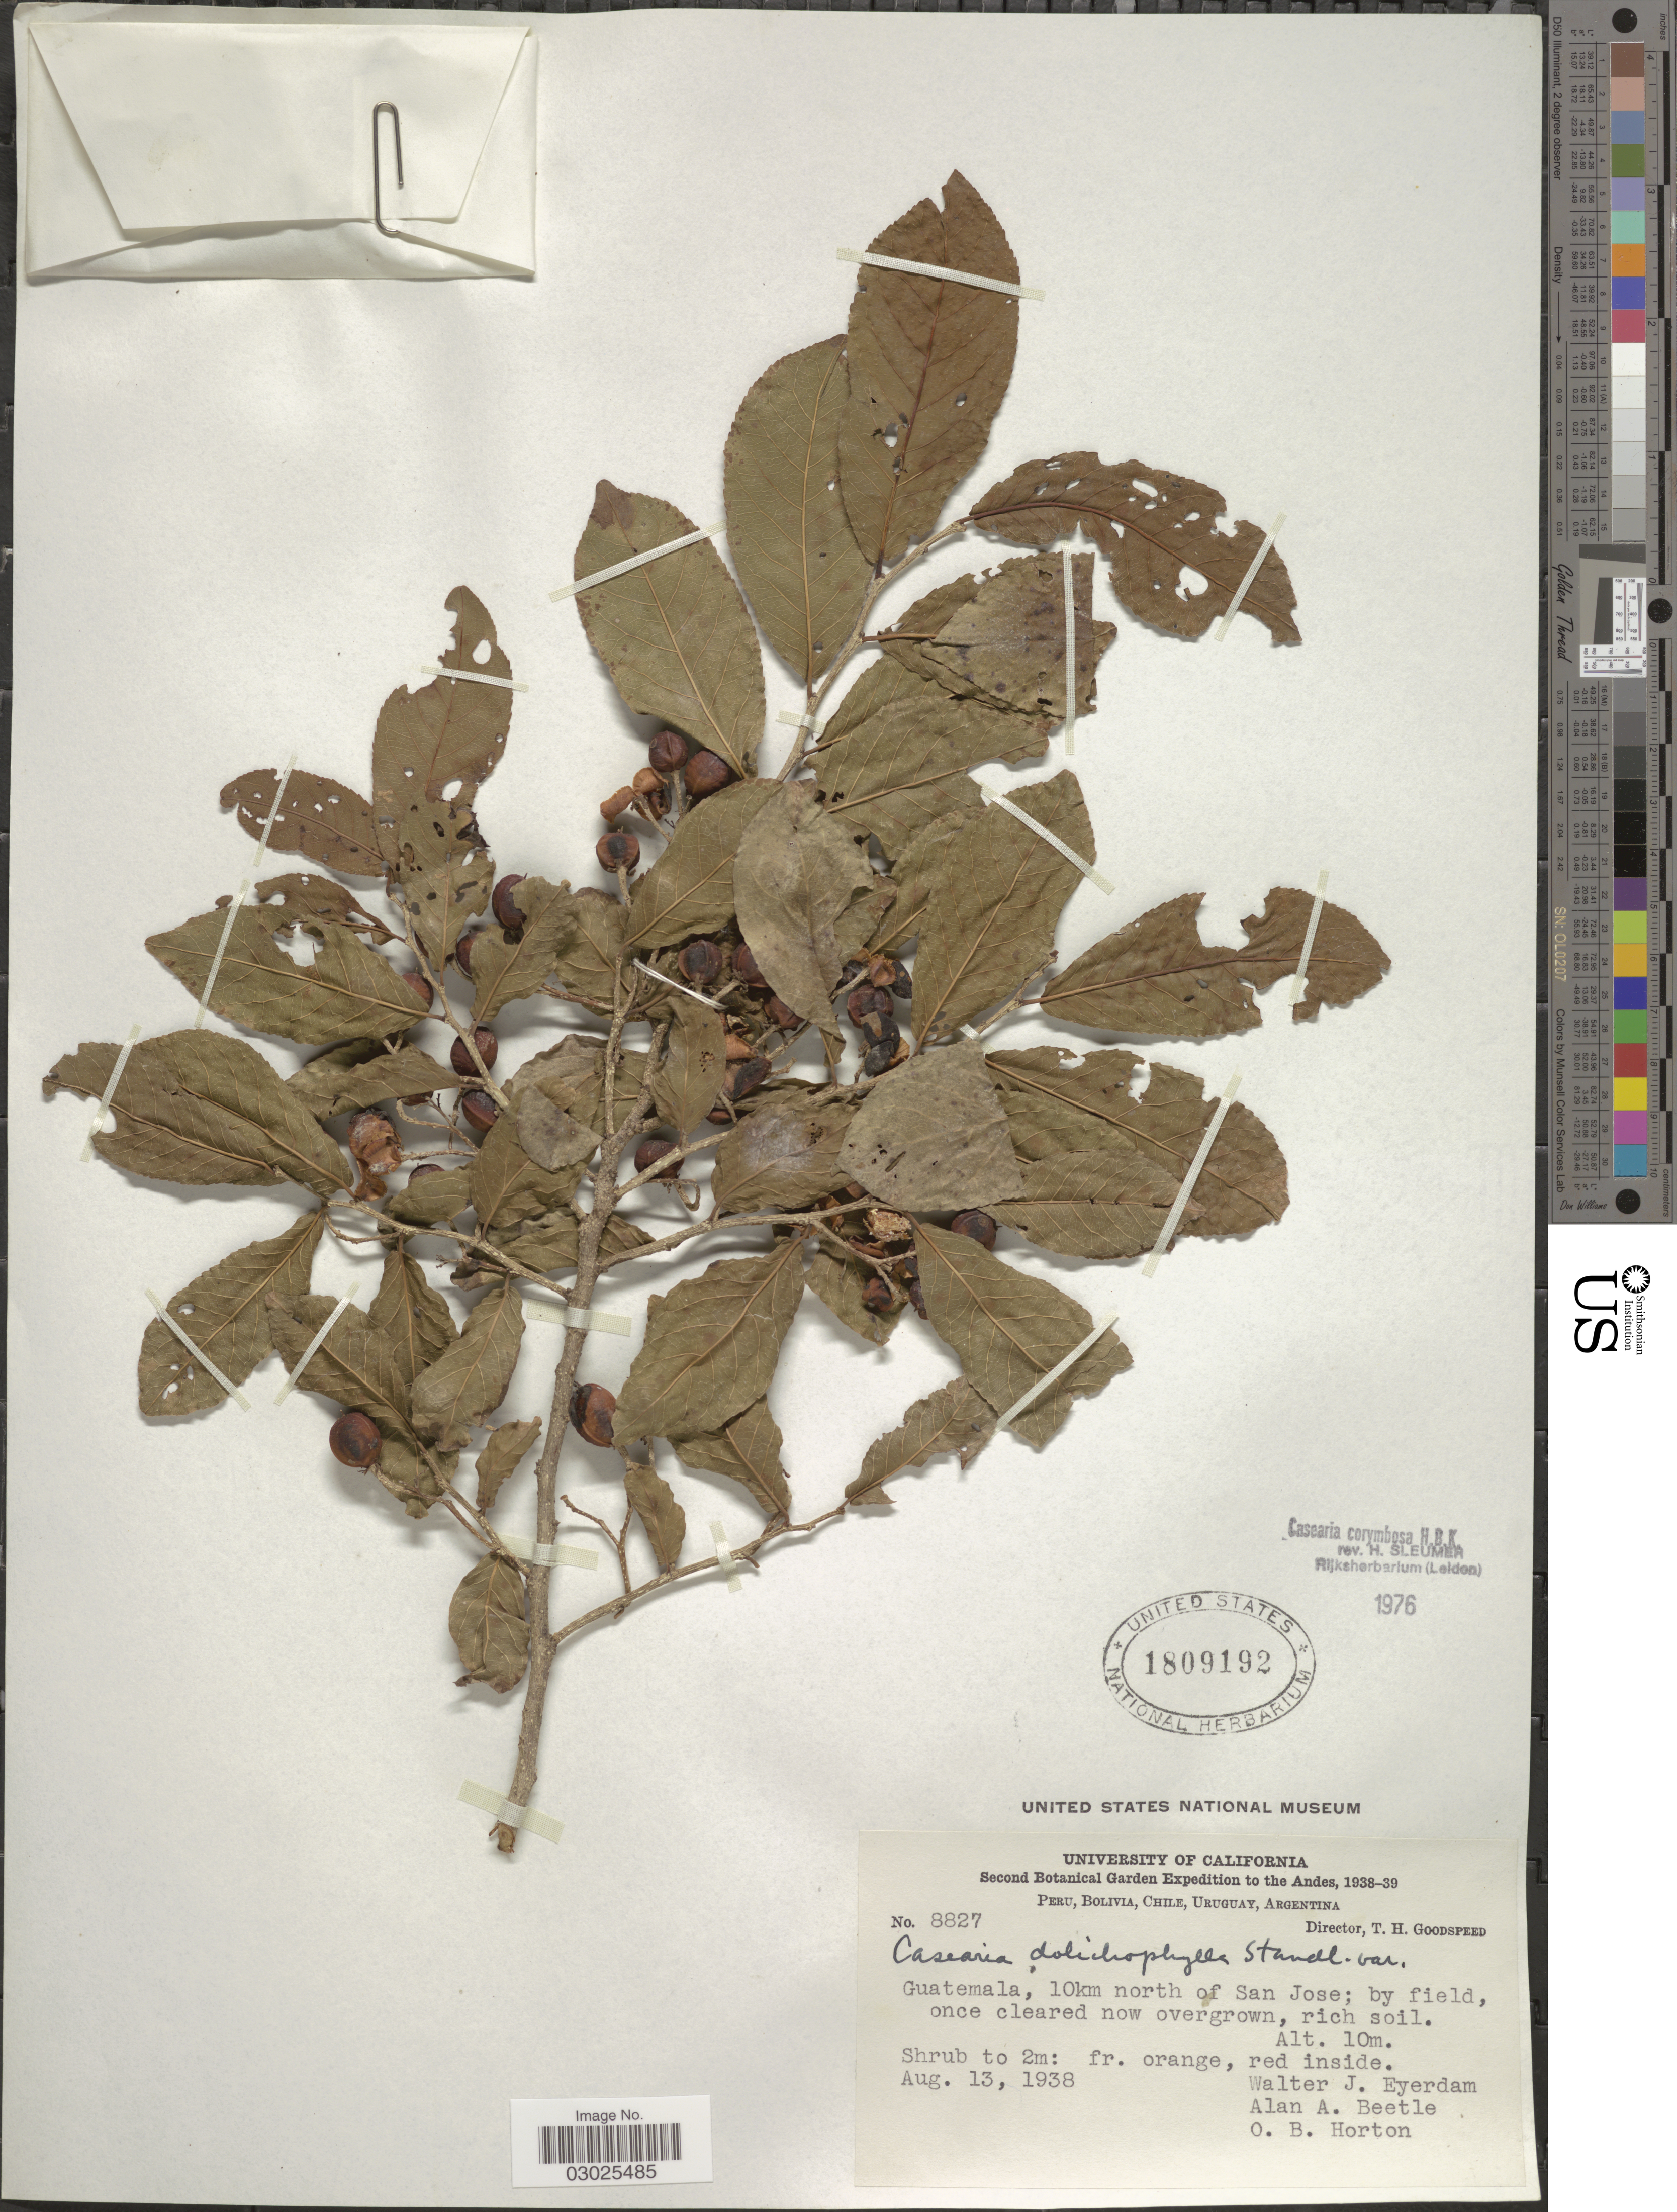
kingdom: Plantae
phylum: Tracheophyta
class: Magnoliopsida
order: Malpighiales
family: Salicaceae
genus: Casearia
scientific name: Casearia corymbosa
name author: Kunth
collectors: W. J. Eyerdam, A. A. Beetle & O. B. Horton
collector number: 8827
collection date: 1938-08-13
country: Guatemala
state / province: Guatemala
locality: The Andes. Guatemala, 10km north of San Jose.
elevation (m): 10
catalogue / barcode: US 1809192